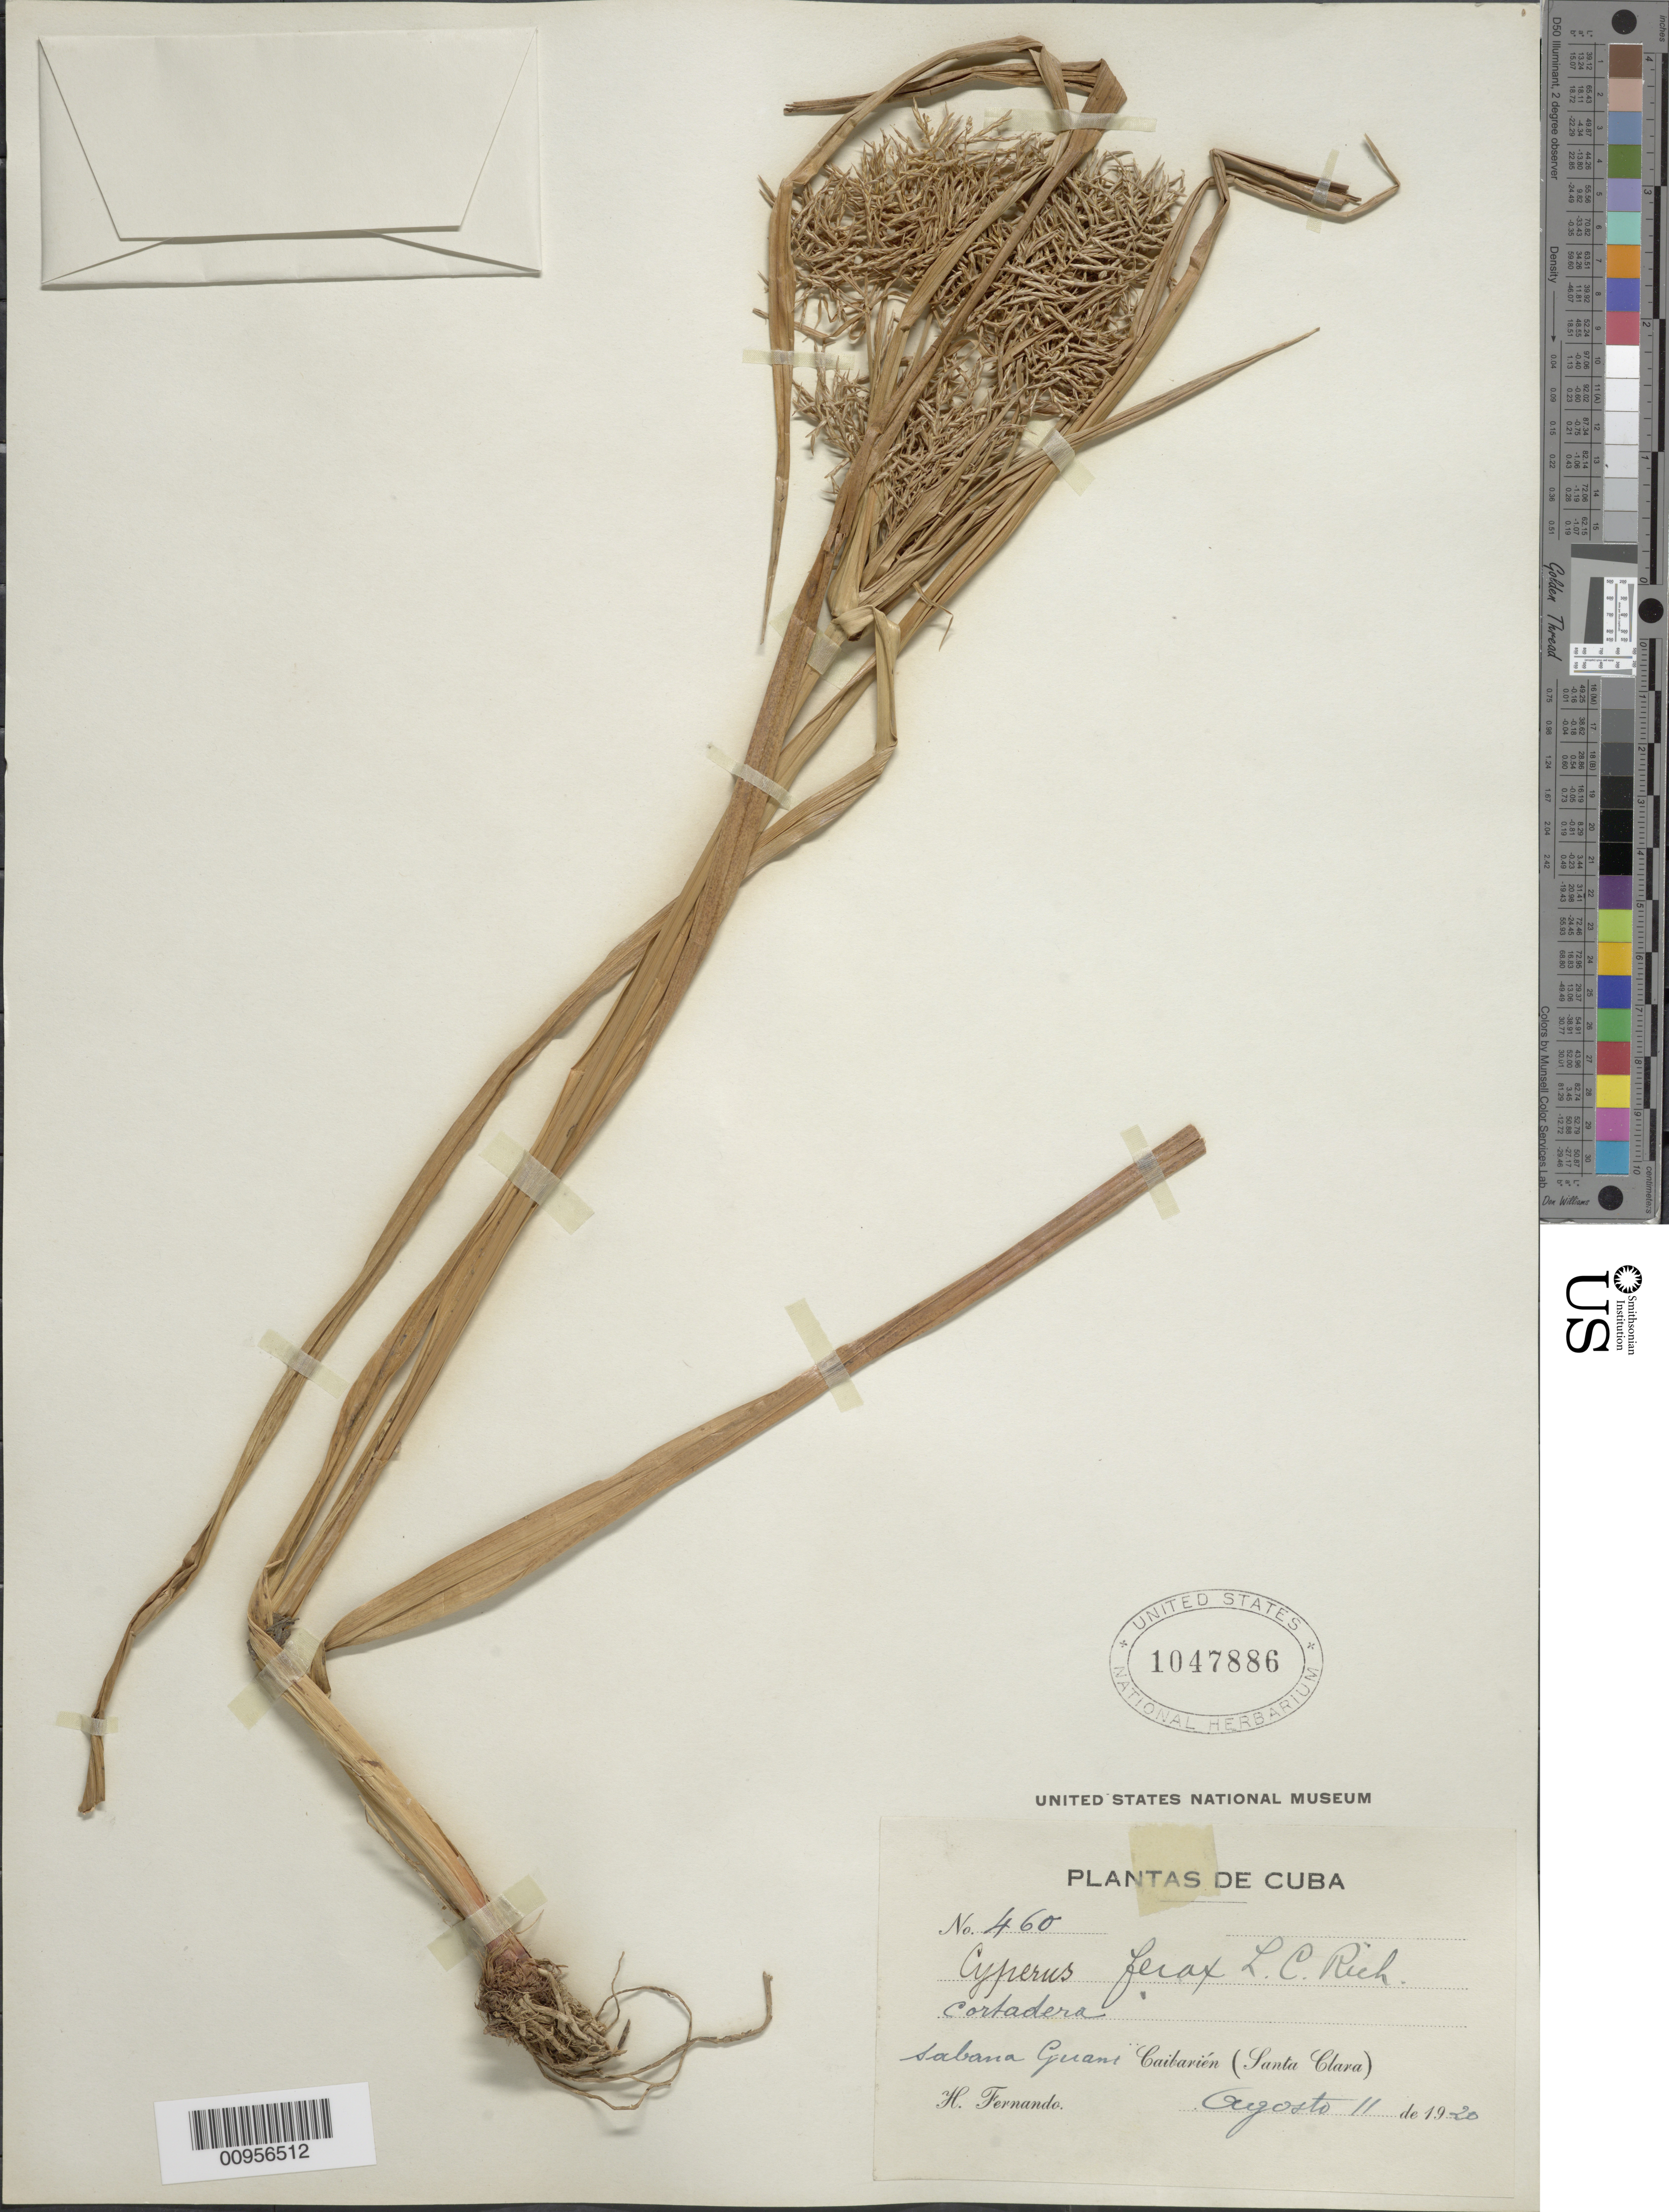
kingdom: Plantae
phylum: Tracheophyta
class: Liliopsida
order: Poales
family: Cyperaceae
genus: Cyperus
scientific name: Cyperus odoratus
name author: L.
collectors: H. Fernando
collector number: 460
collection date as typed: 11 Aug 1920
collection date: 1920-08-11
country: Cuba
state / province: Las Villas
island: Cuba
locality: "Cortadera", Sabana Guane, Caibarién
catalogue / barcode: US 1047886